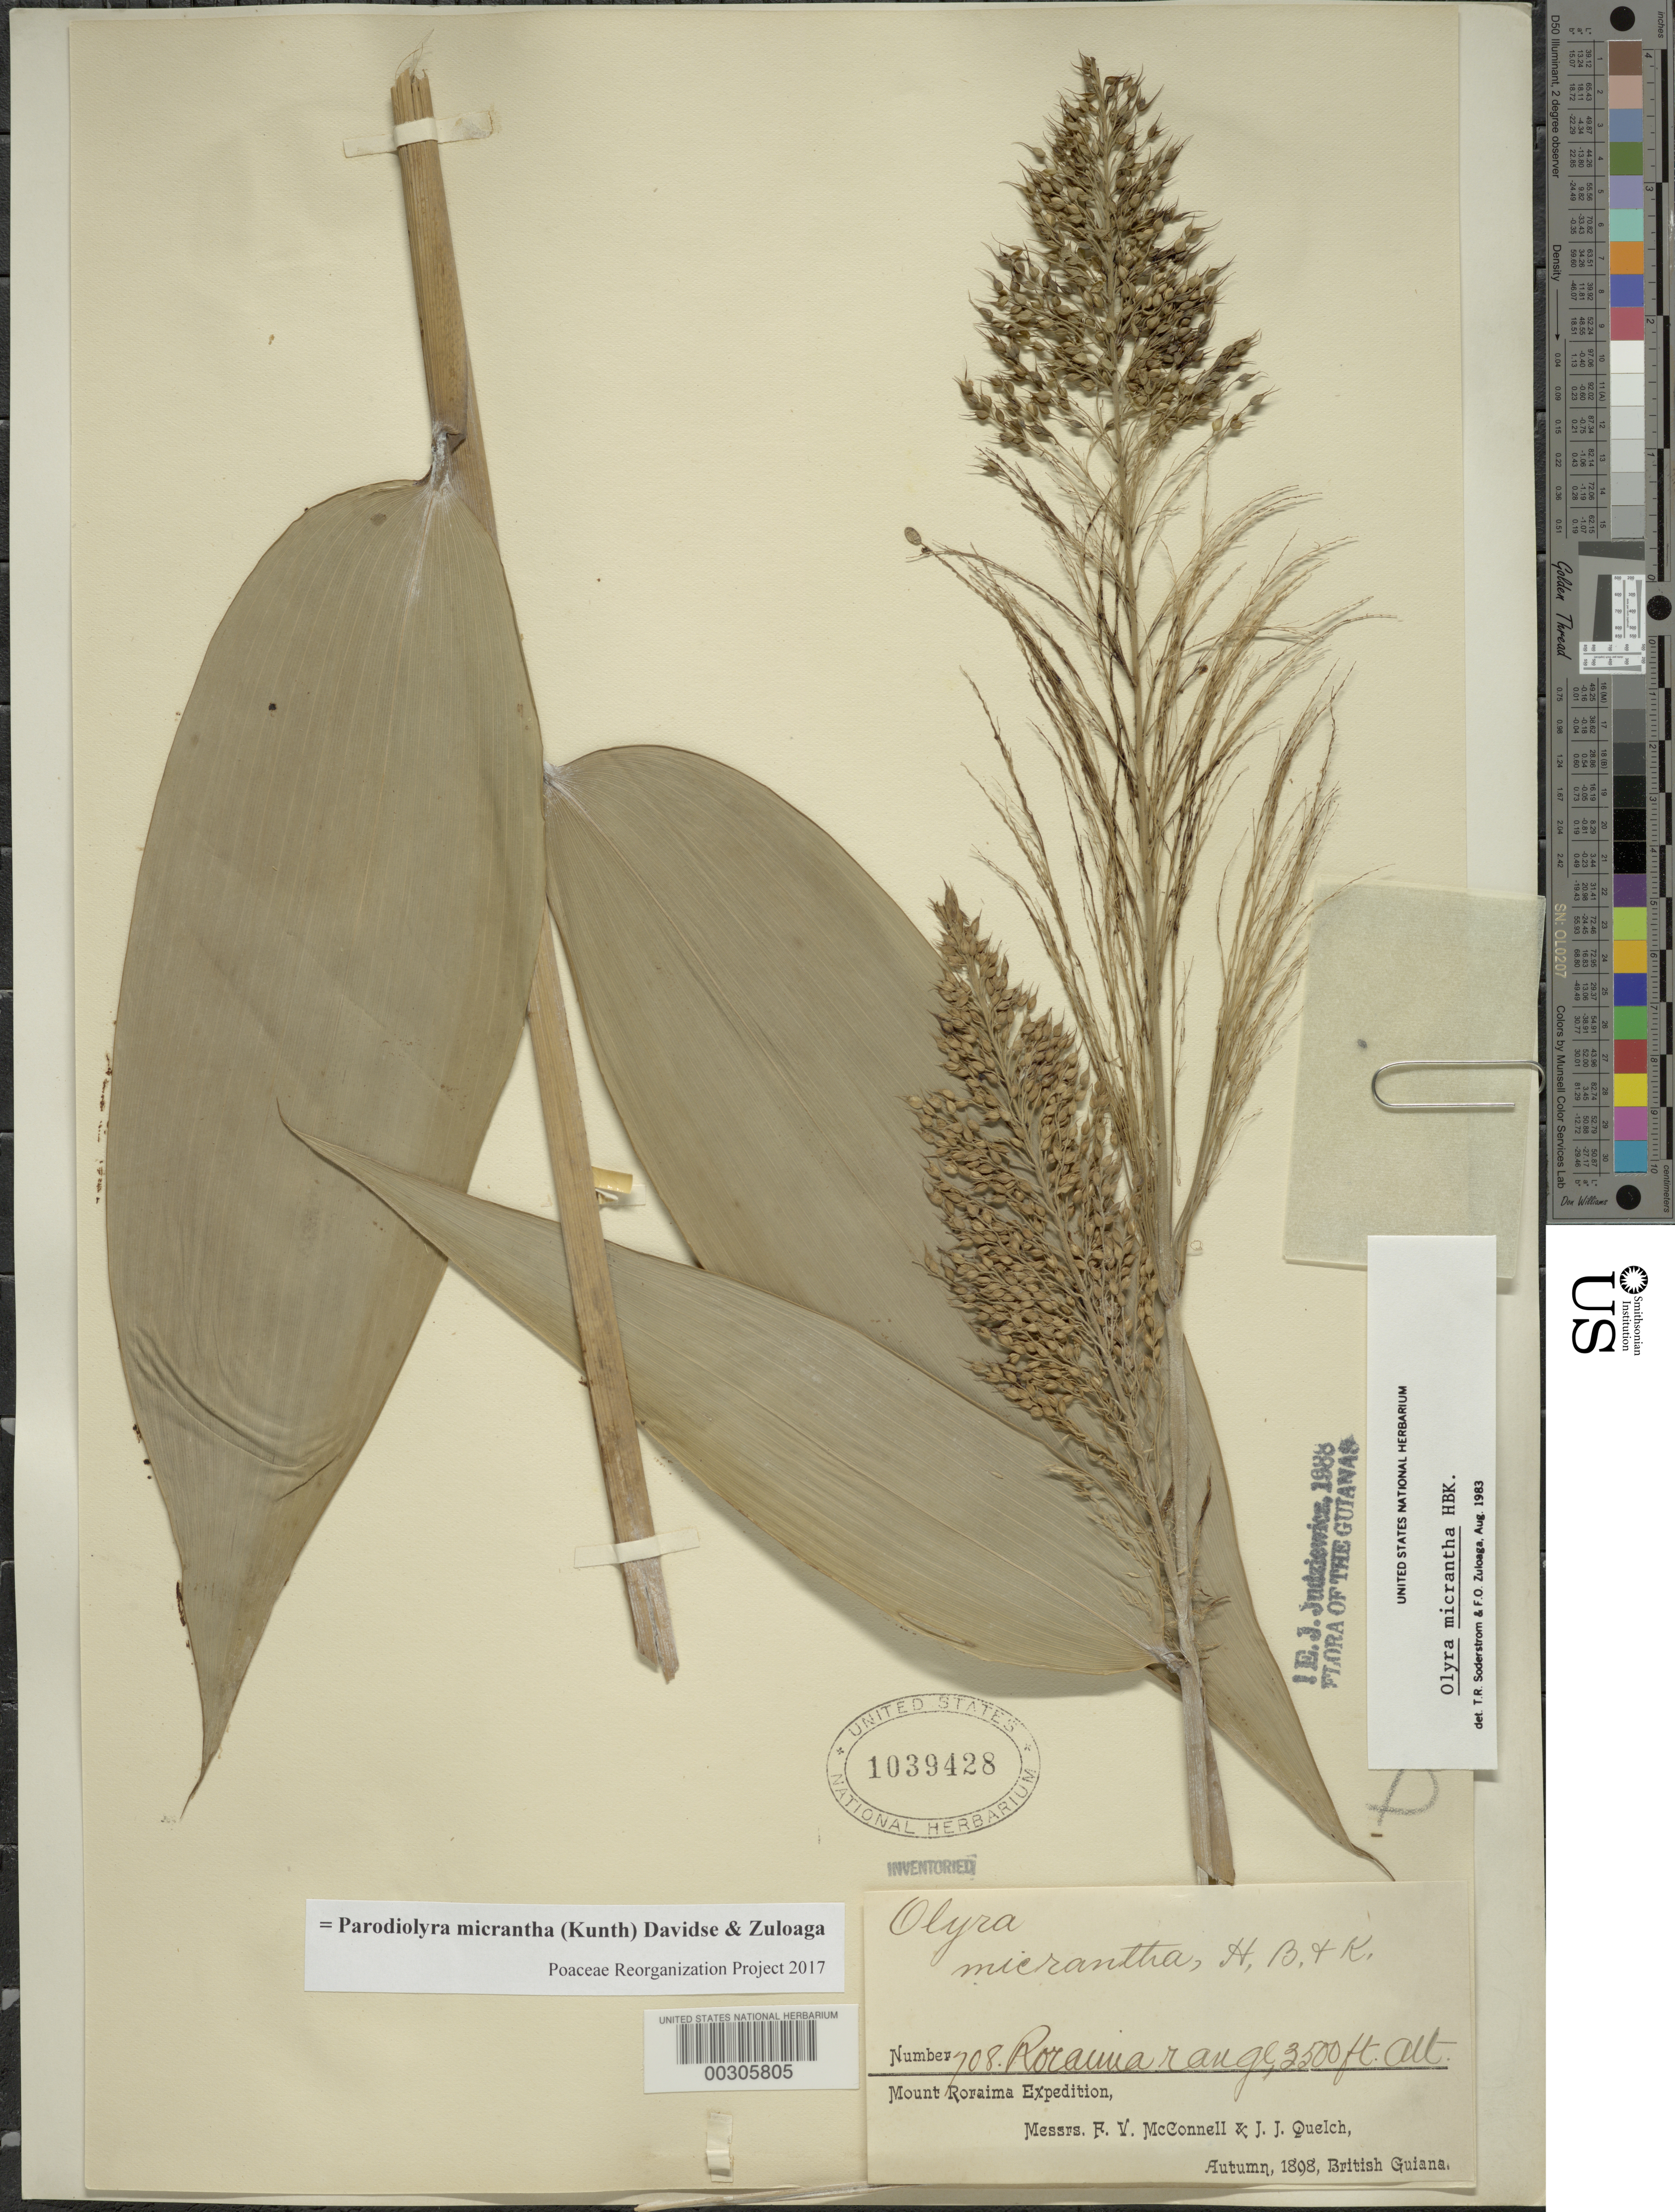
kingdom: Plantae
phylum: Tracheophyta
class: Liliopsida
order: Poales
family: Poaceae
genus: Parodiolyra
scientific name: Parodiolyra micrantha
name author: (Kunth) Davidse & Zuloaga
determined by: Poaceae Reorganization Project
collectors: F. McConnell & J. Quelch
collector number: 708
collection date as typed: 1898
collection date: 1898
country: Guyana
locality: Mt. roraima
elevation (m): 1068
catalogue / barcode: US 1039428